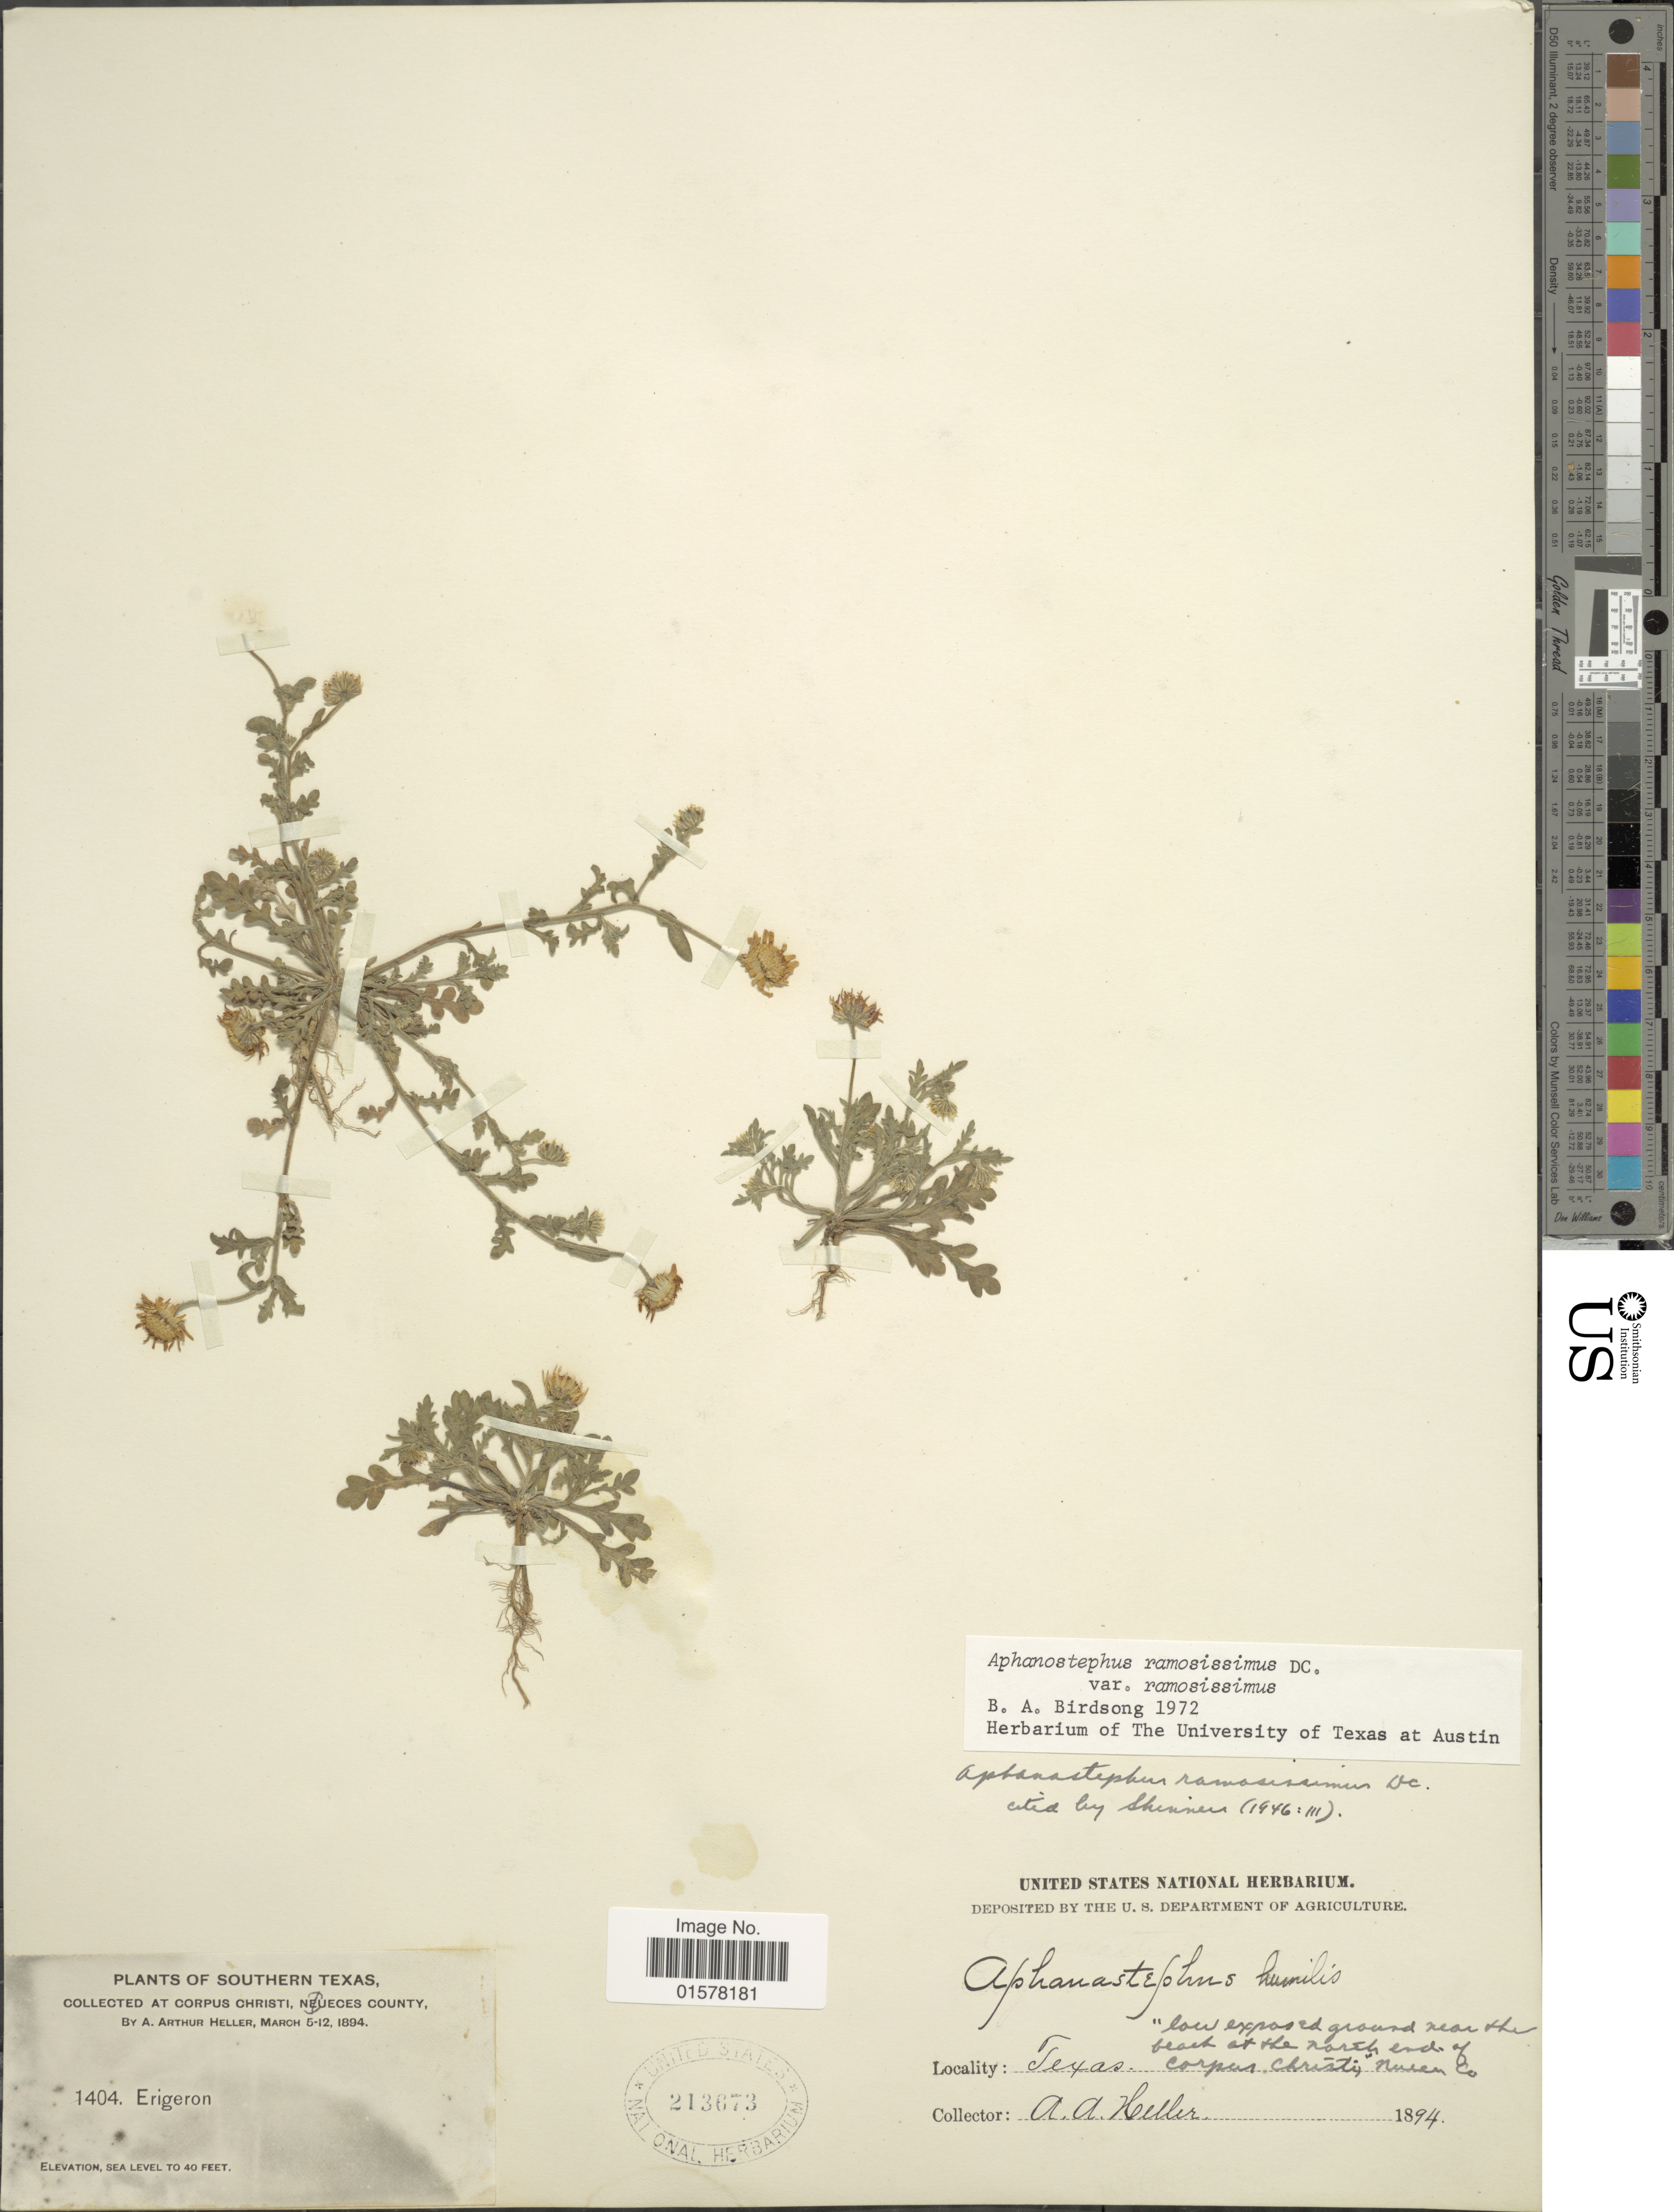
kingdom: Plantae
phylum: Tracheophyta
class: Magnoliopsida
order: Asterales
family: Asteraceae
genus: Aphanostephus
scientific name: Aphanostephus ramosissimus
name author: DC.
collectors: A. A. Heller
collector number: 1404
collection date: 1894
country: United States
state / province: Texas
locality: Texas. low exposed ground near the beach at the north end of Corpus Christi, Nueces Co. Corpus Christi, Nueces County, Southern Texas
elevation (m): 12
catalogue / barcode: US 213673